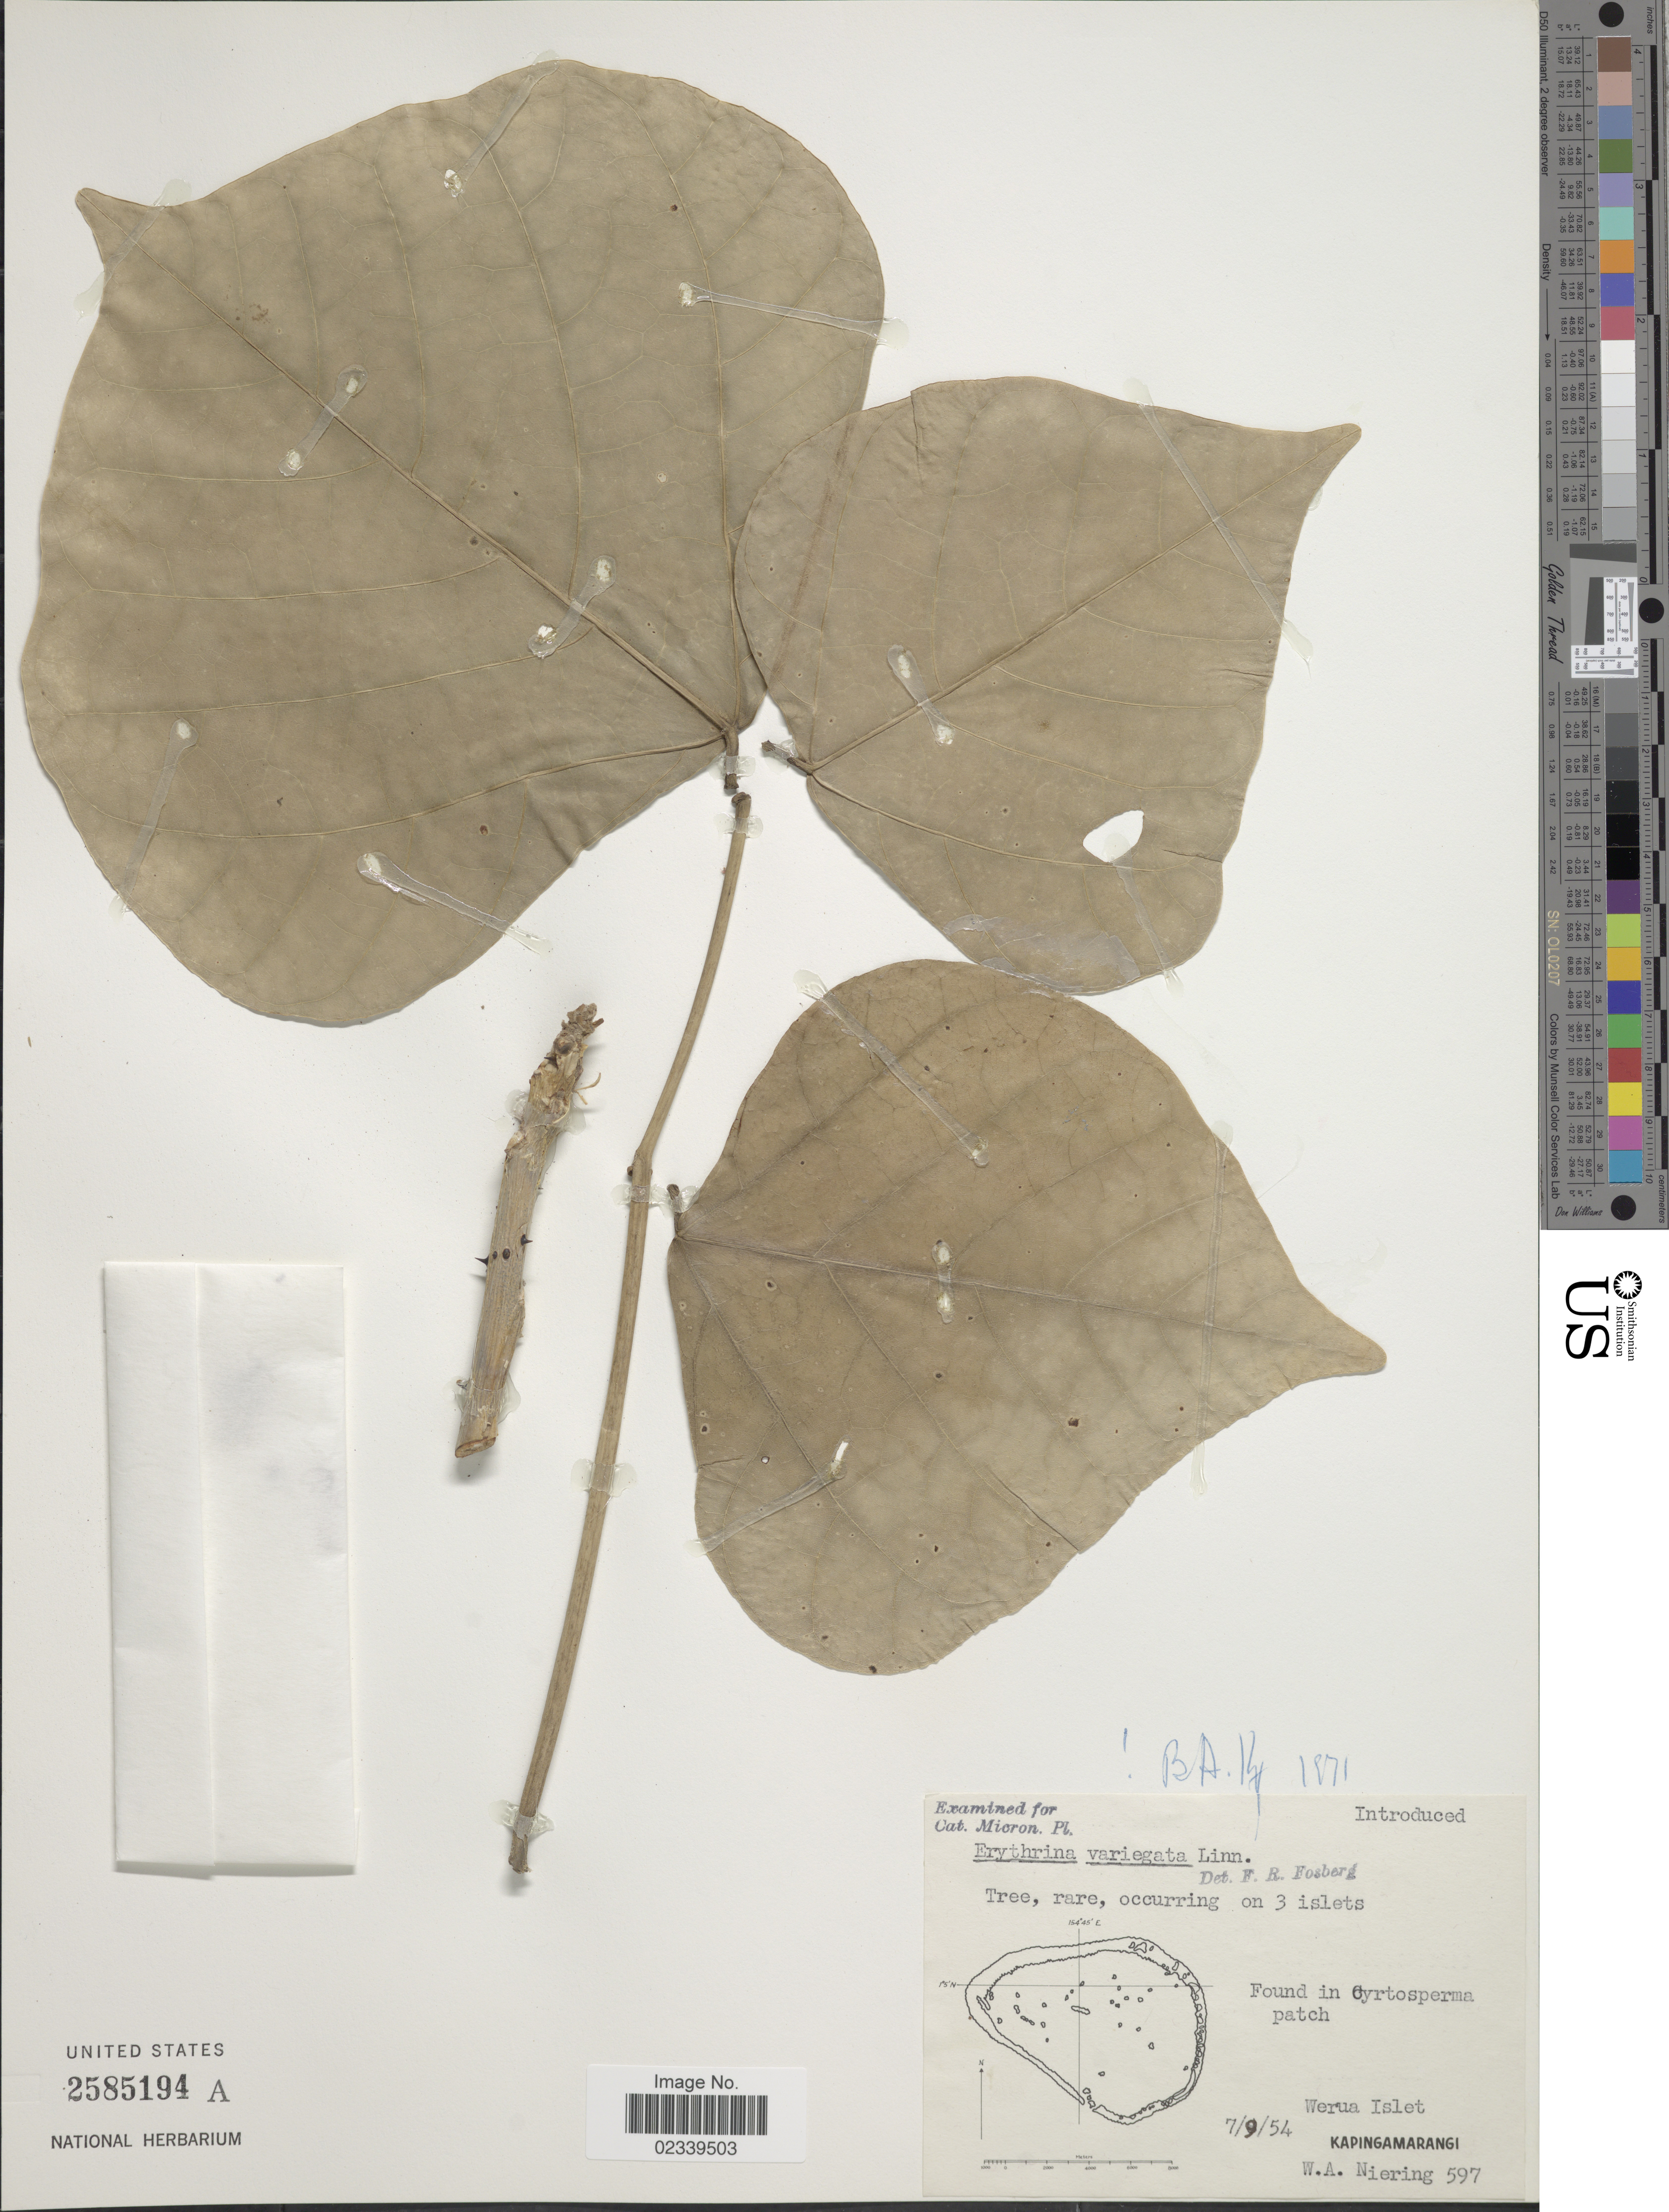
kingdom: Plantae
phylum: Tracheophyta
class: Magnoliopsida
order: Fabales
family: Fabaceae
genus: Erythrina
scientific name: Erythrina variegata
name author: L.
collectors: W. Niering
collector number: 597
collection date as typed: Transcribed d/m/y: 9/7/54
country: Micronesia, Federated States of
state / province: Pohnpei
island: Kapingamarangi Atoll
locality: Werua Islet, Kapingamarangi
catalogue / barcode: US 2585194A